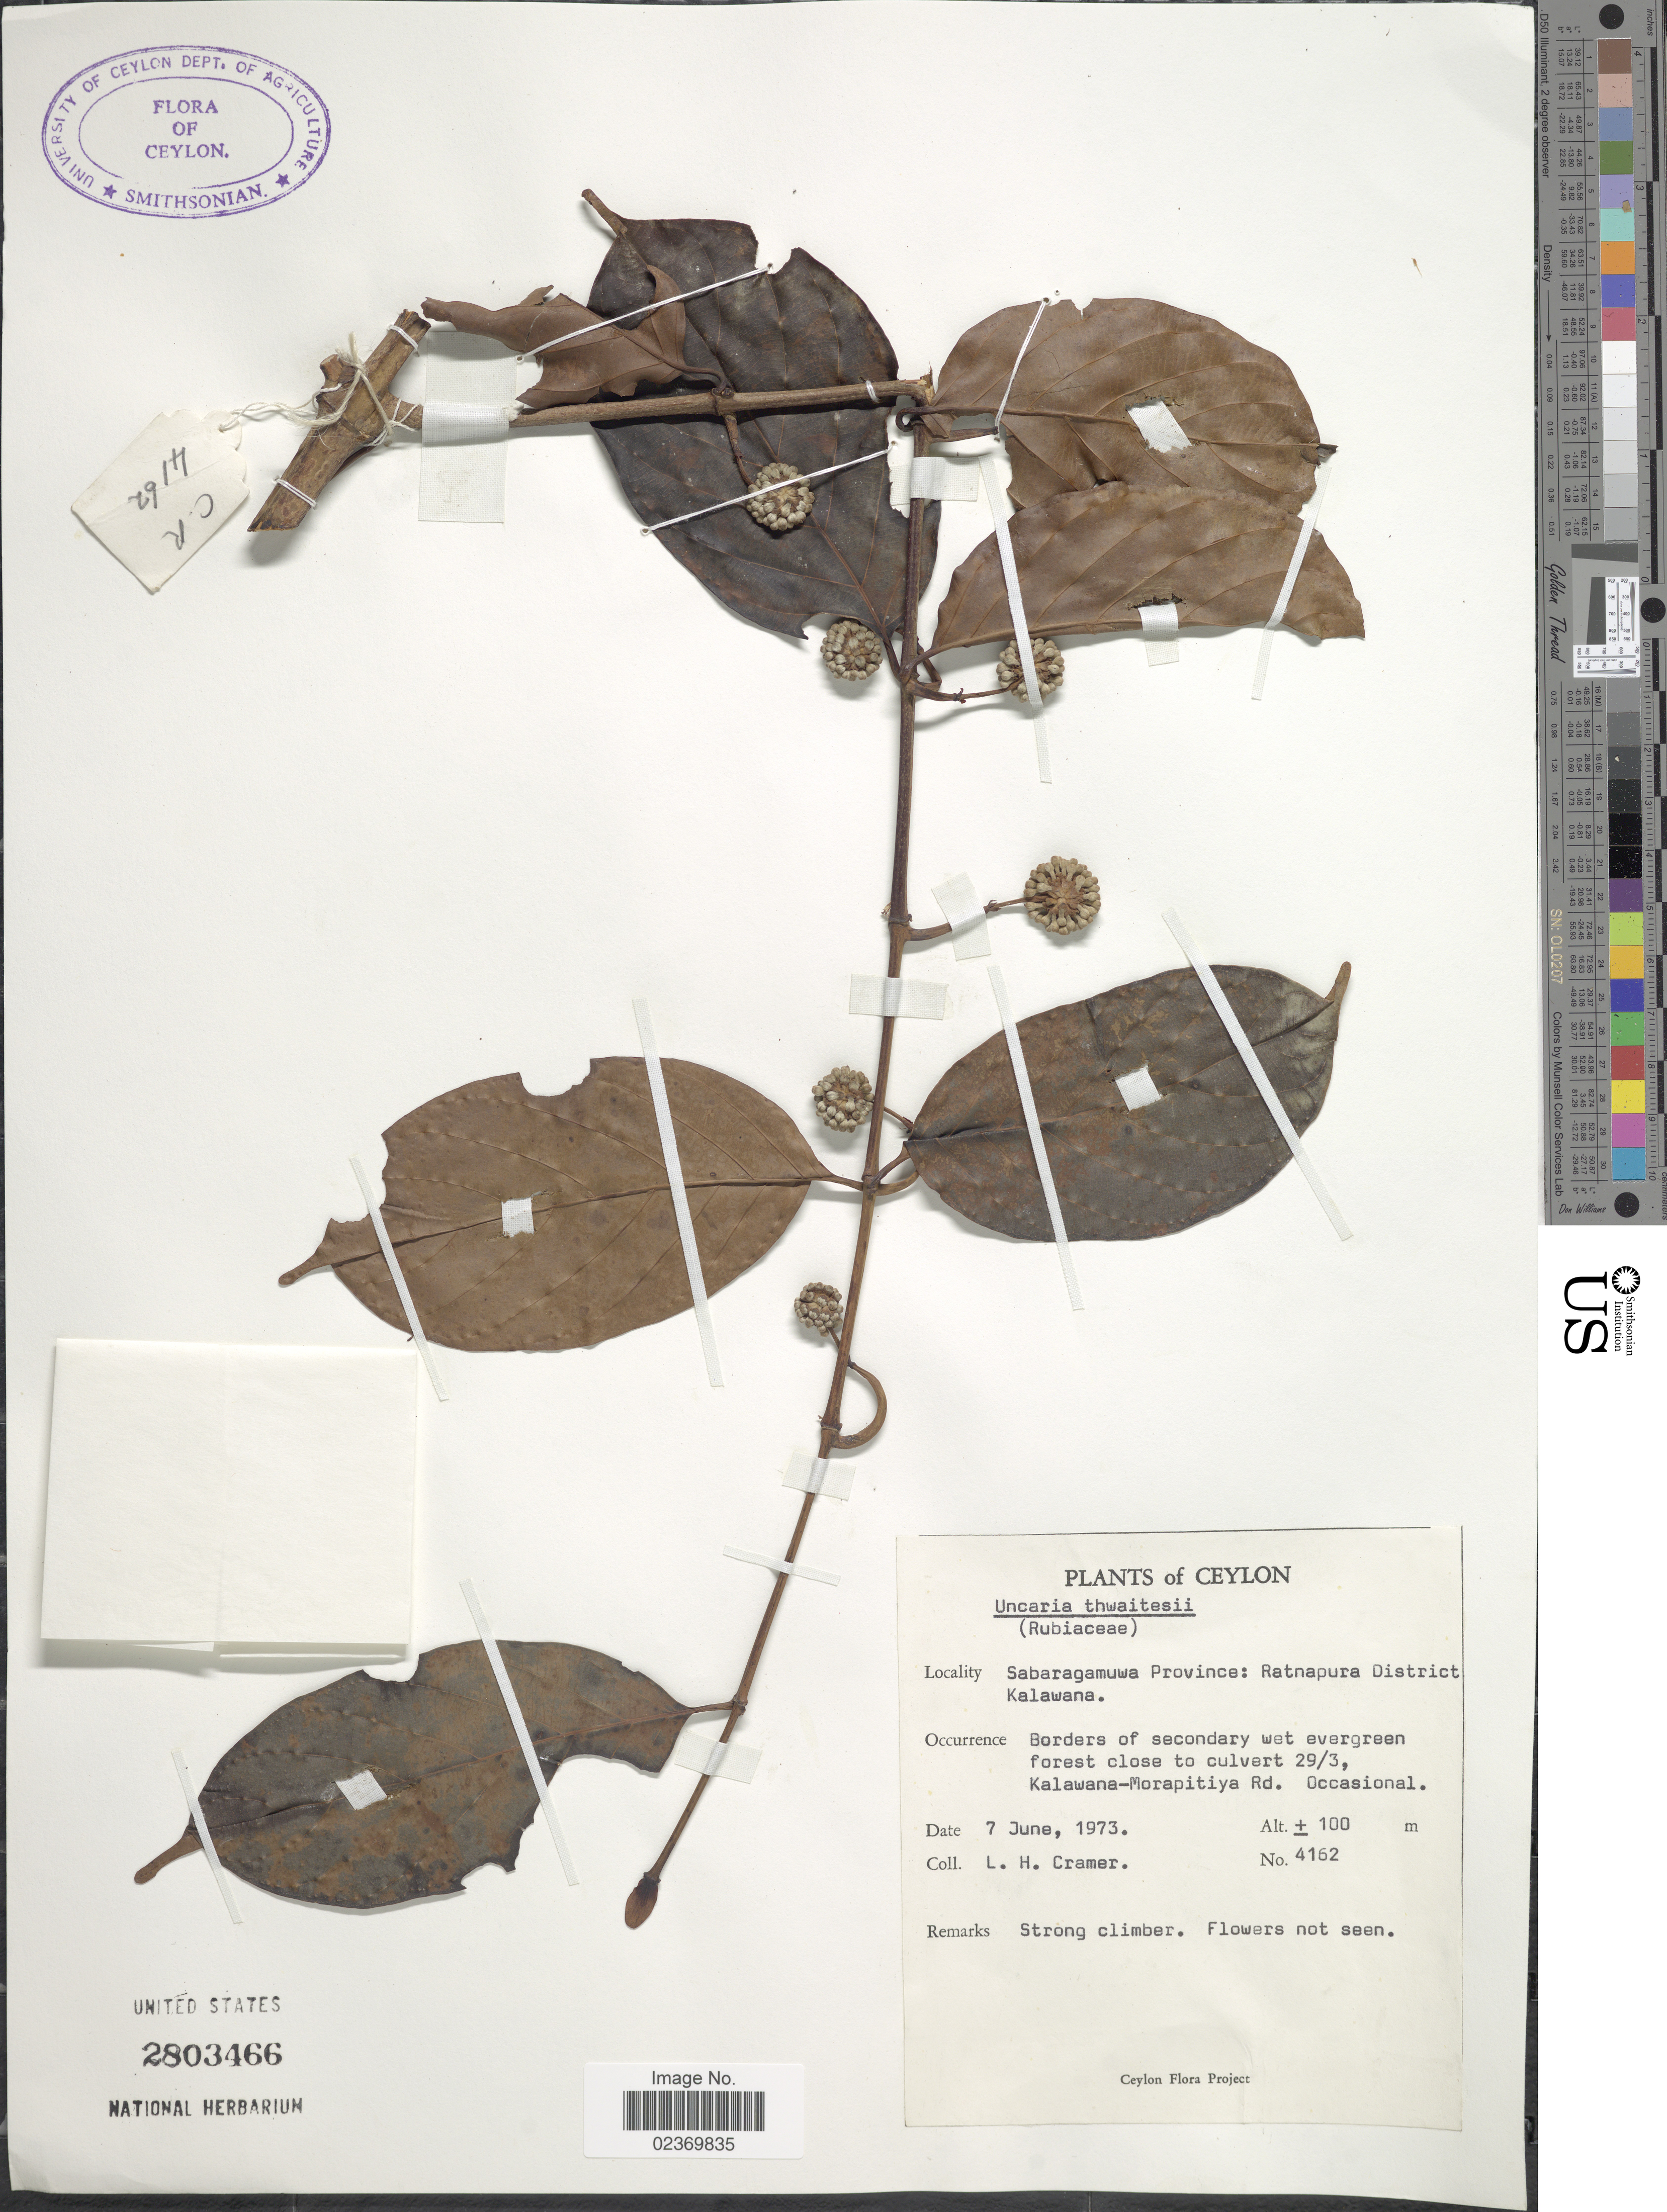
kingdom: Plantae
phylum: Tracheophyta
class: Magnoliopsida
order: Gentianales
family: Rubiaceae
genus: Uncaria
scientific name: Uncaria thwaitesii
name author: (Hook. f.) Alston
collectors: L. H. Cramer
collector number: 4162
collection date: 1973-06-07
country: Sri Lanka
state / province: Sabaragamuwa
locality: Ceylon. Sabaragamuwa Province: Ratnapura District, Kalawana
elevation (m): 100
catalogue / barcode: US 2803466